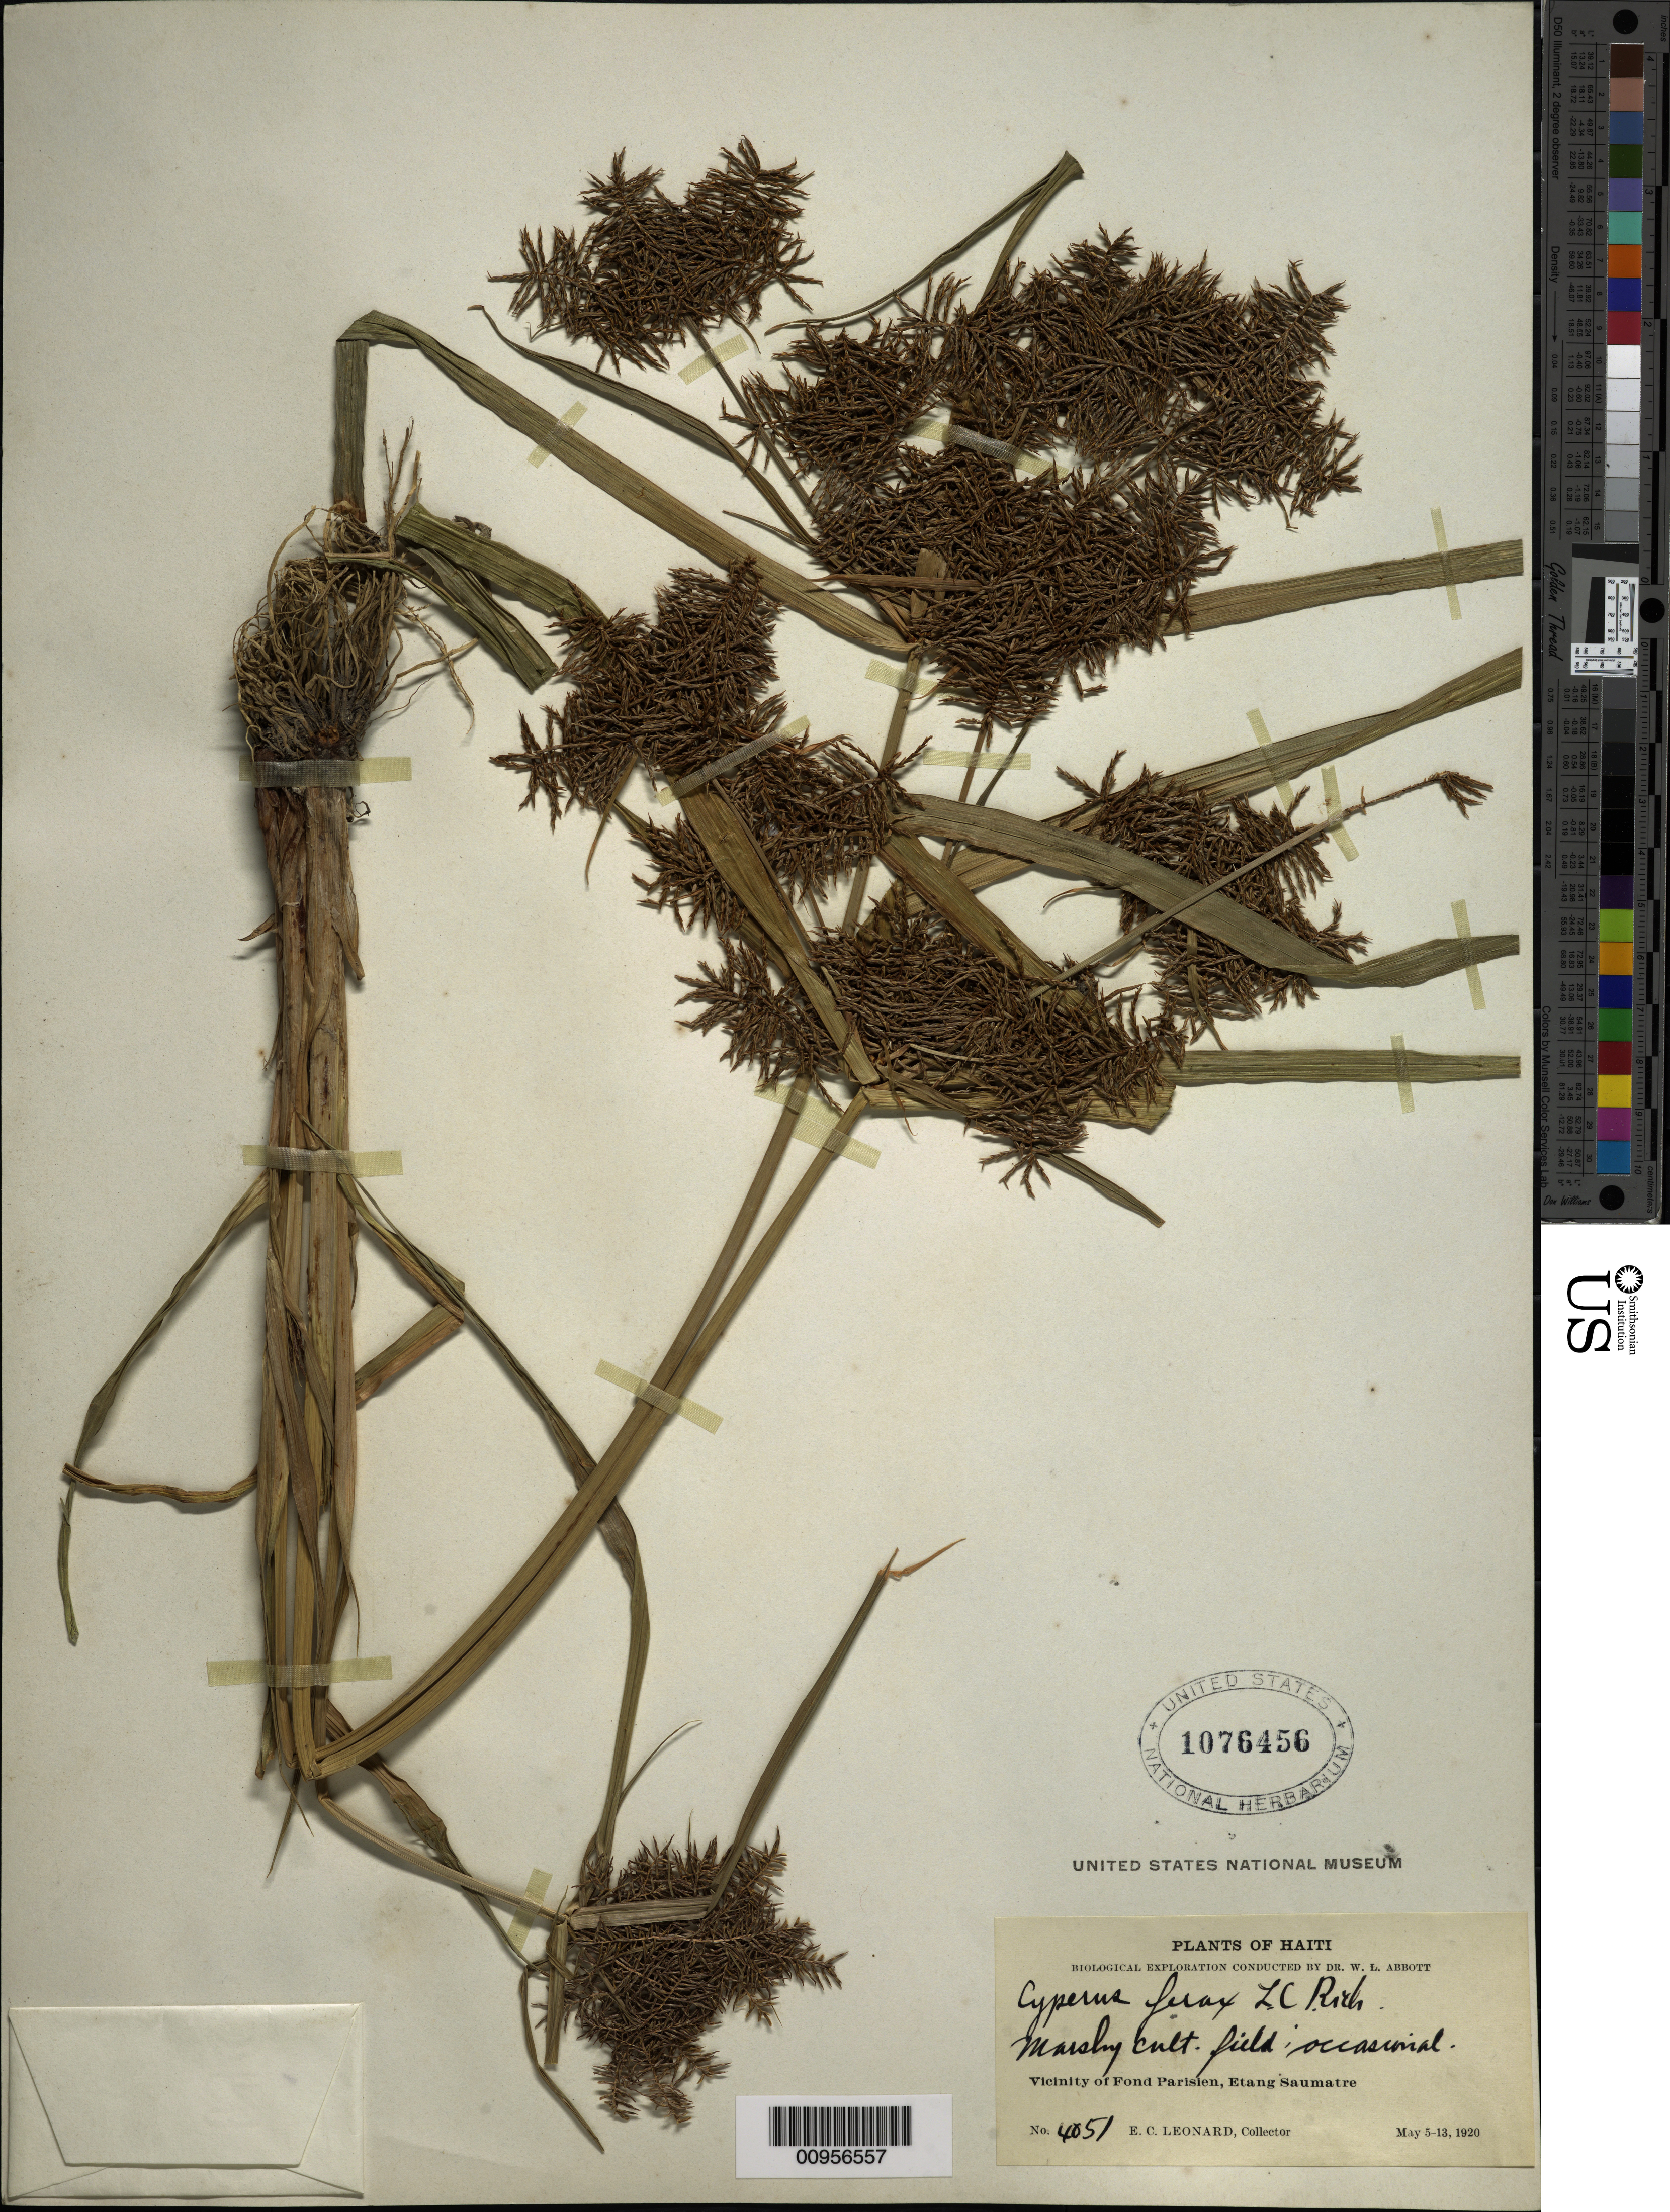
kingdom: Plantae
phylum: Tracheophyta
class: Liliopsida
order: Poales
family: Cyperaceae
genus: Cyperus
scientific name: Cyperus odoratus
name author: L.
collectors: E. C. Leonard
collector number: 4051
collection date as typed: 05 May 1920 to 13 May 1920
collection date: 1920-05-05/1920-05-13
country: Haiti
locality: Vicinity of Fond Parisien, Etang Saumatre, marshy cultivated field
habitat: Marshy cultivated field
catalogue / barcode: US 1076456